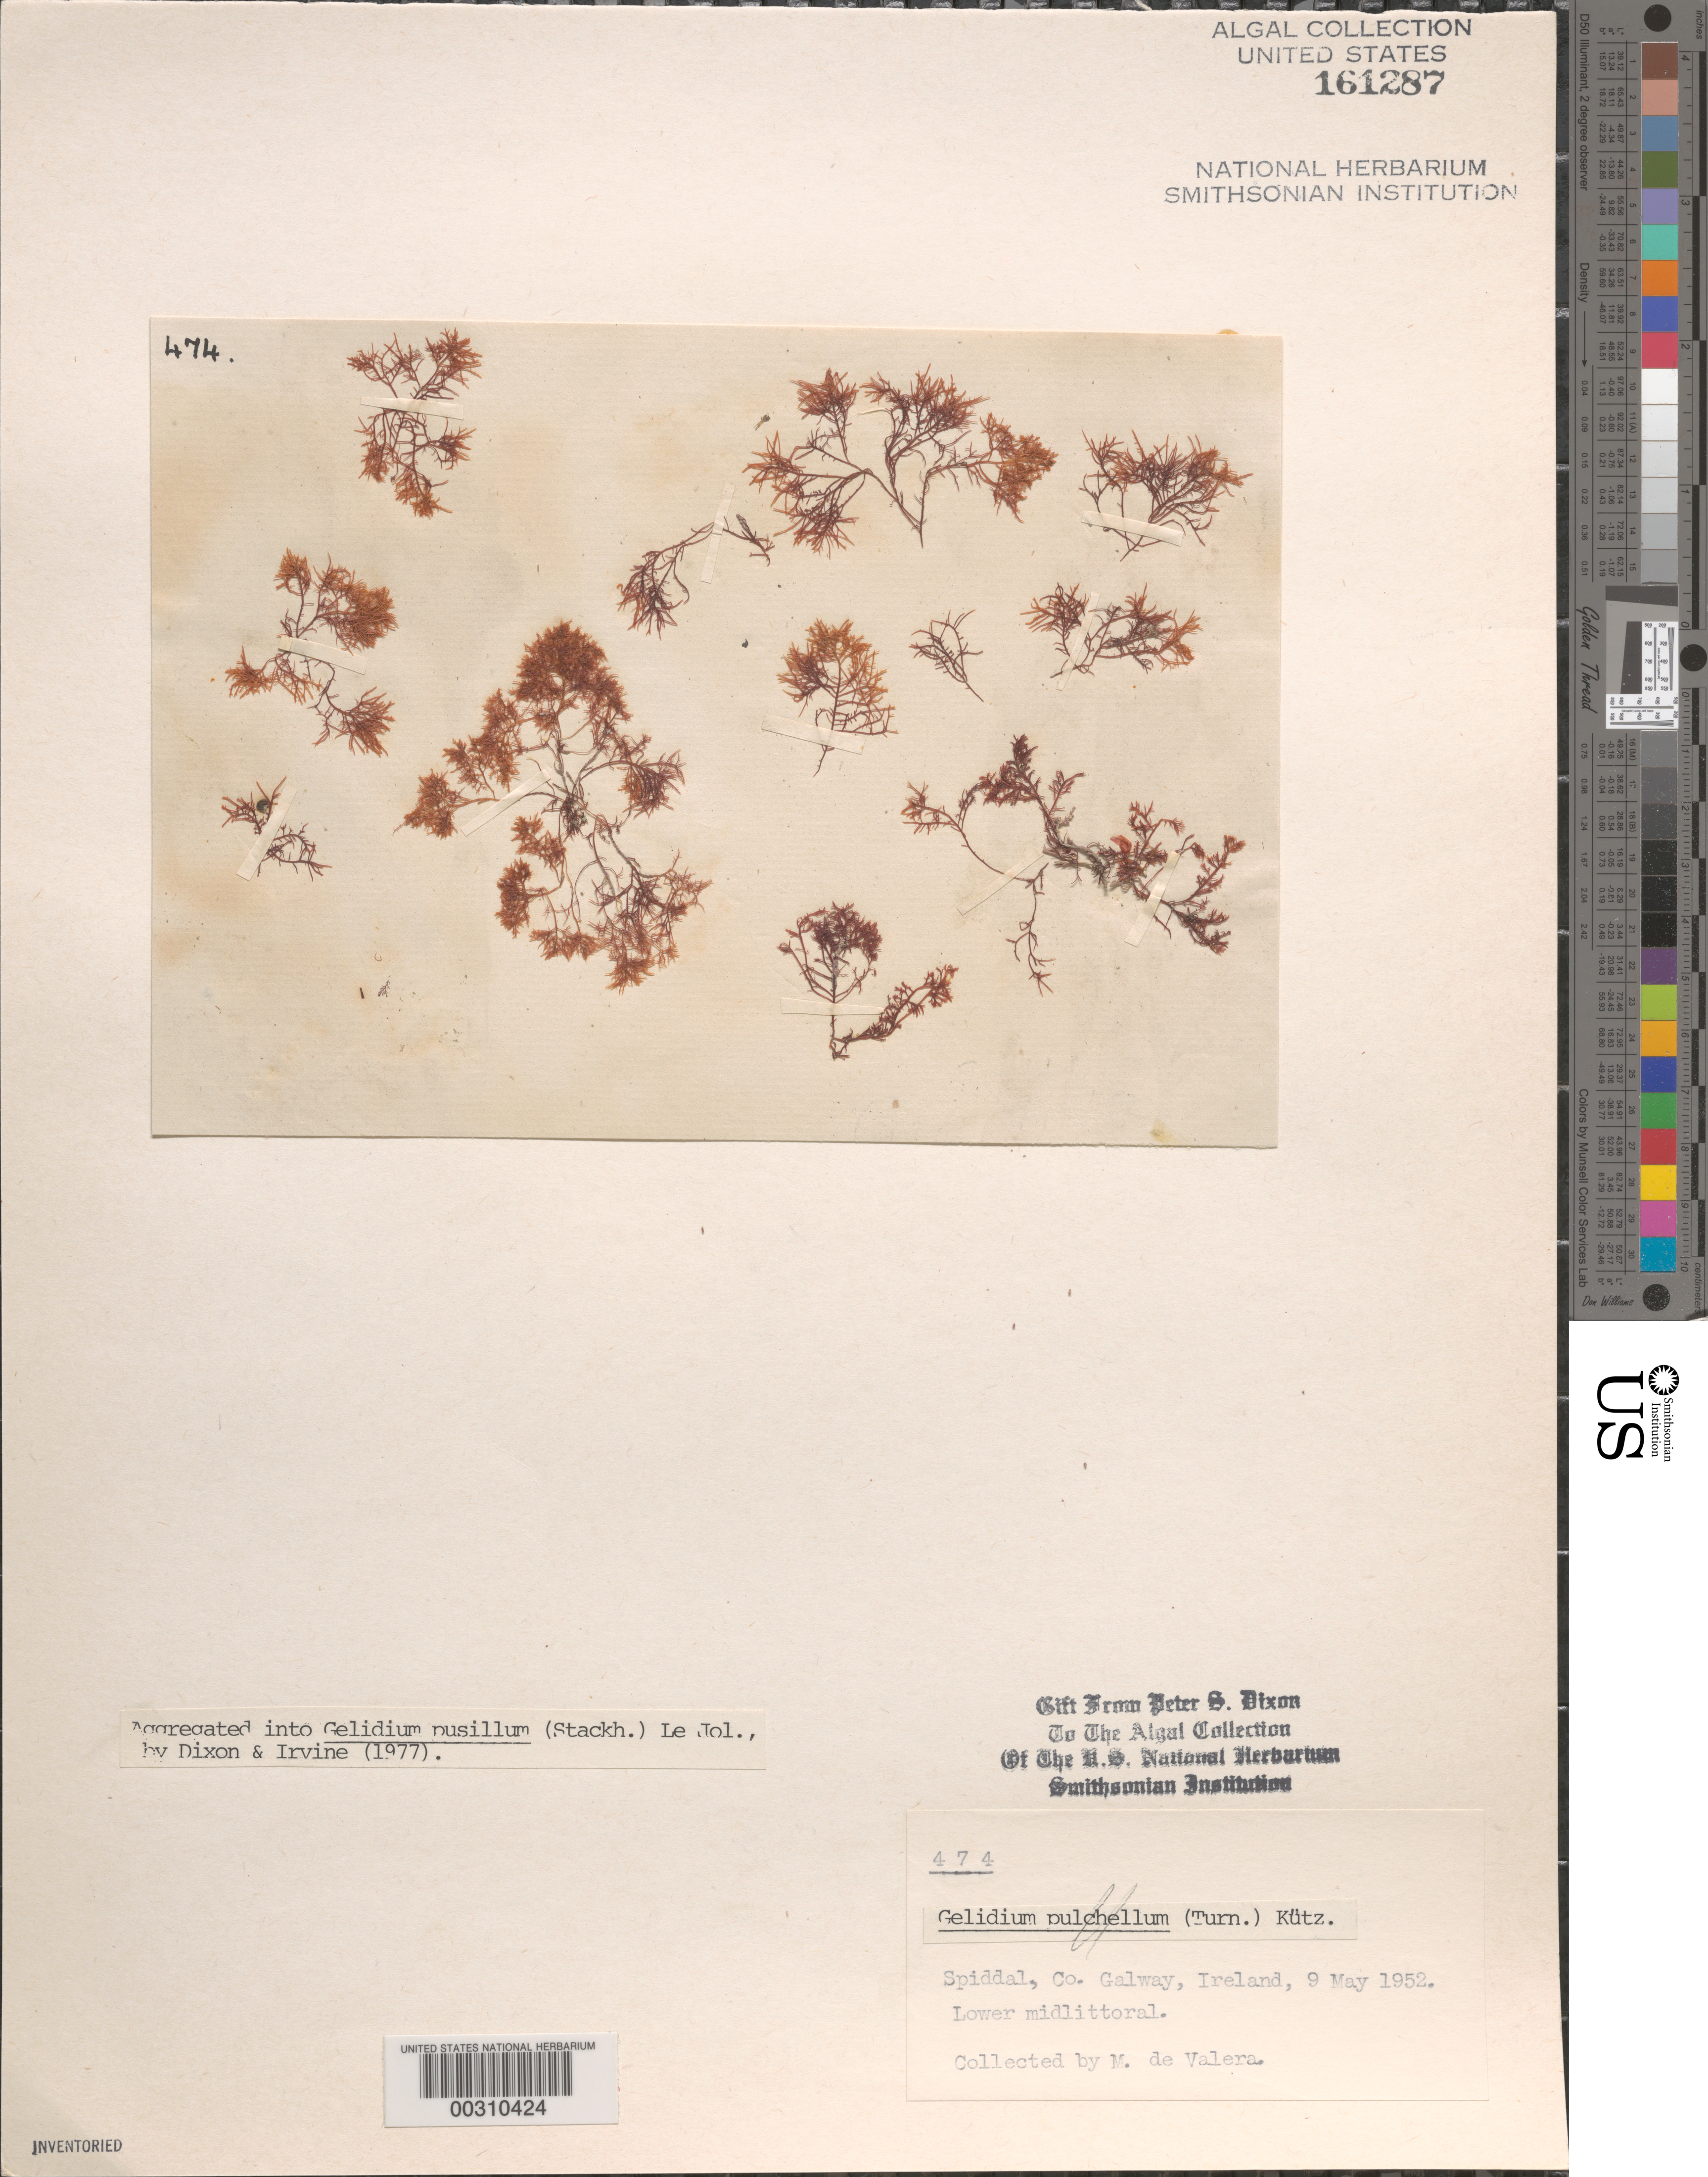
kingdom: Plantae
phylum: Rhodophyta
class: Florideophyceae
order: Gelidiales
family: Gelidiaceae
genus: Gelidium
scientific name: Gelidium pusillum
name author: (Stackh.) Le Jol.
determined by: Dixon, P. S.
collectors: M. De Valera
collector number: PSD 474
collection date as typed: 09 May 1952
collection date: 1952-05-09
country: Ireland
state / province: Connaught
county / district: Galway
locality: Spiddal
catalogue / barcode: US 161287